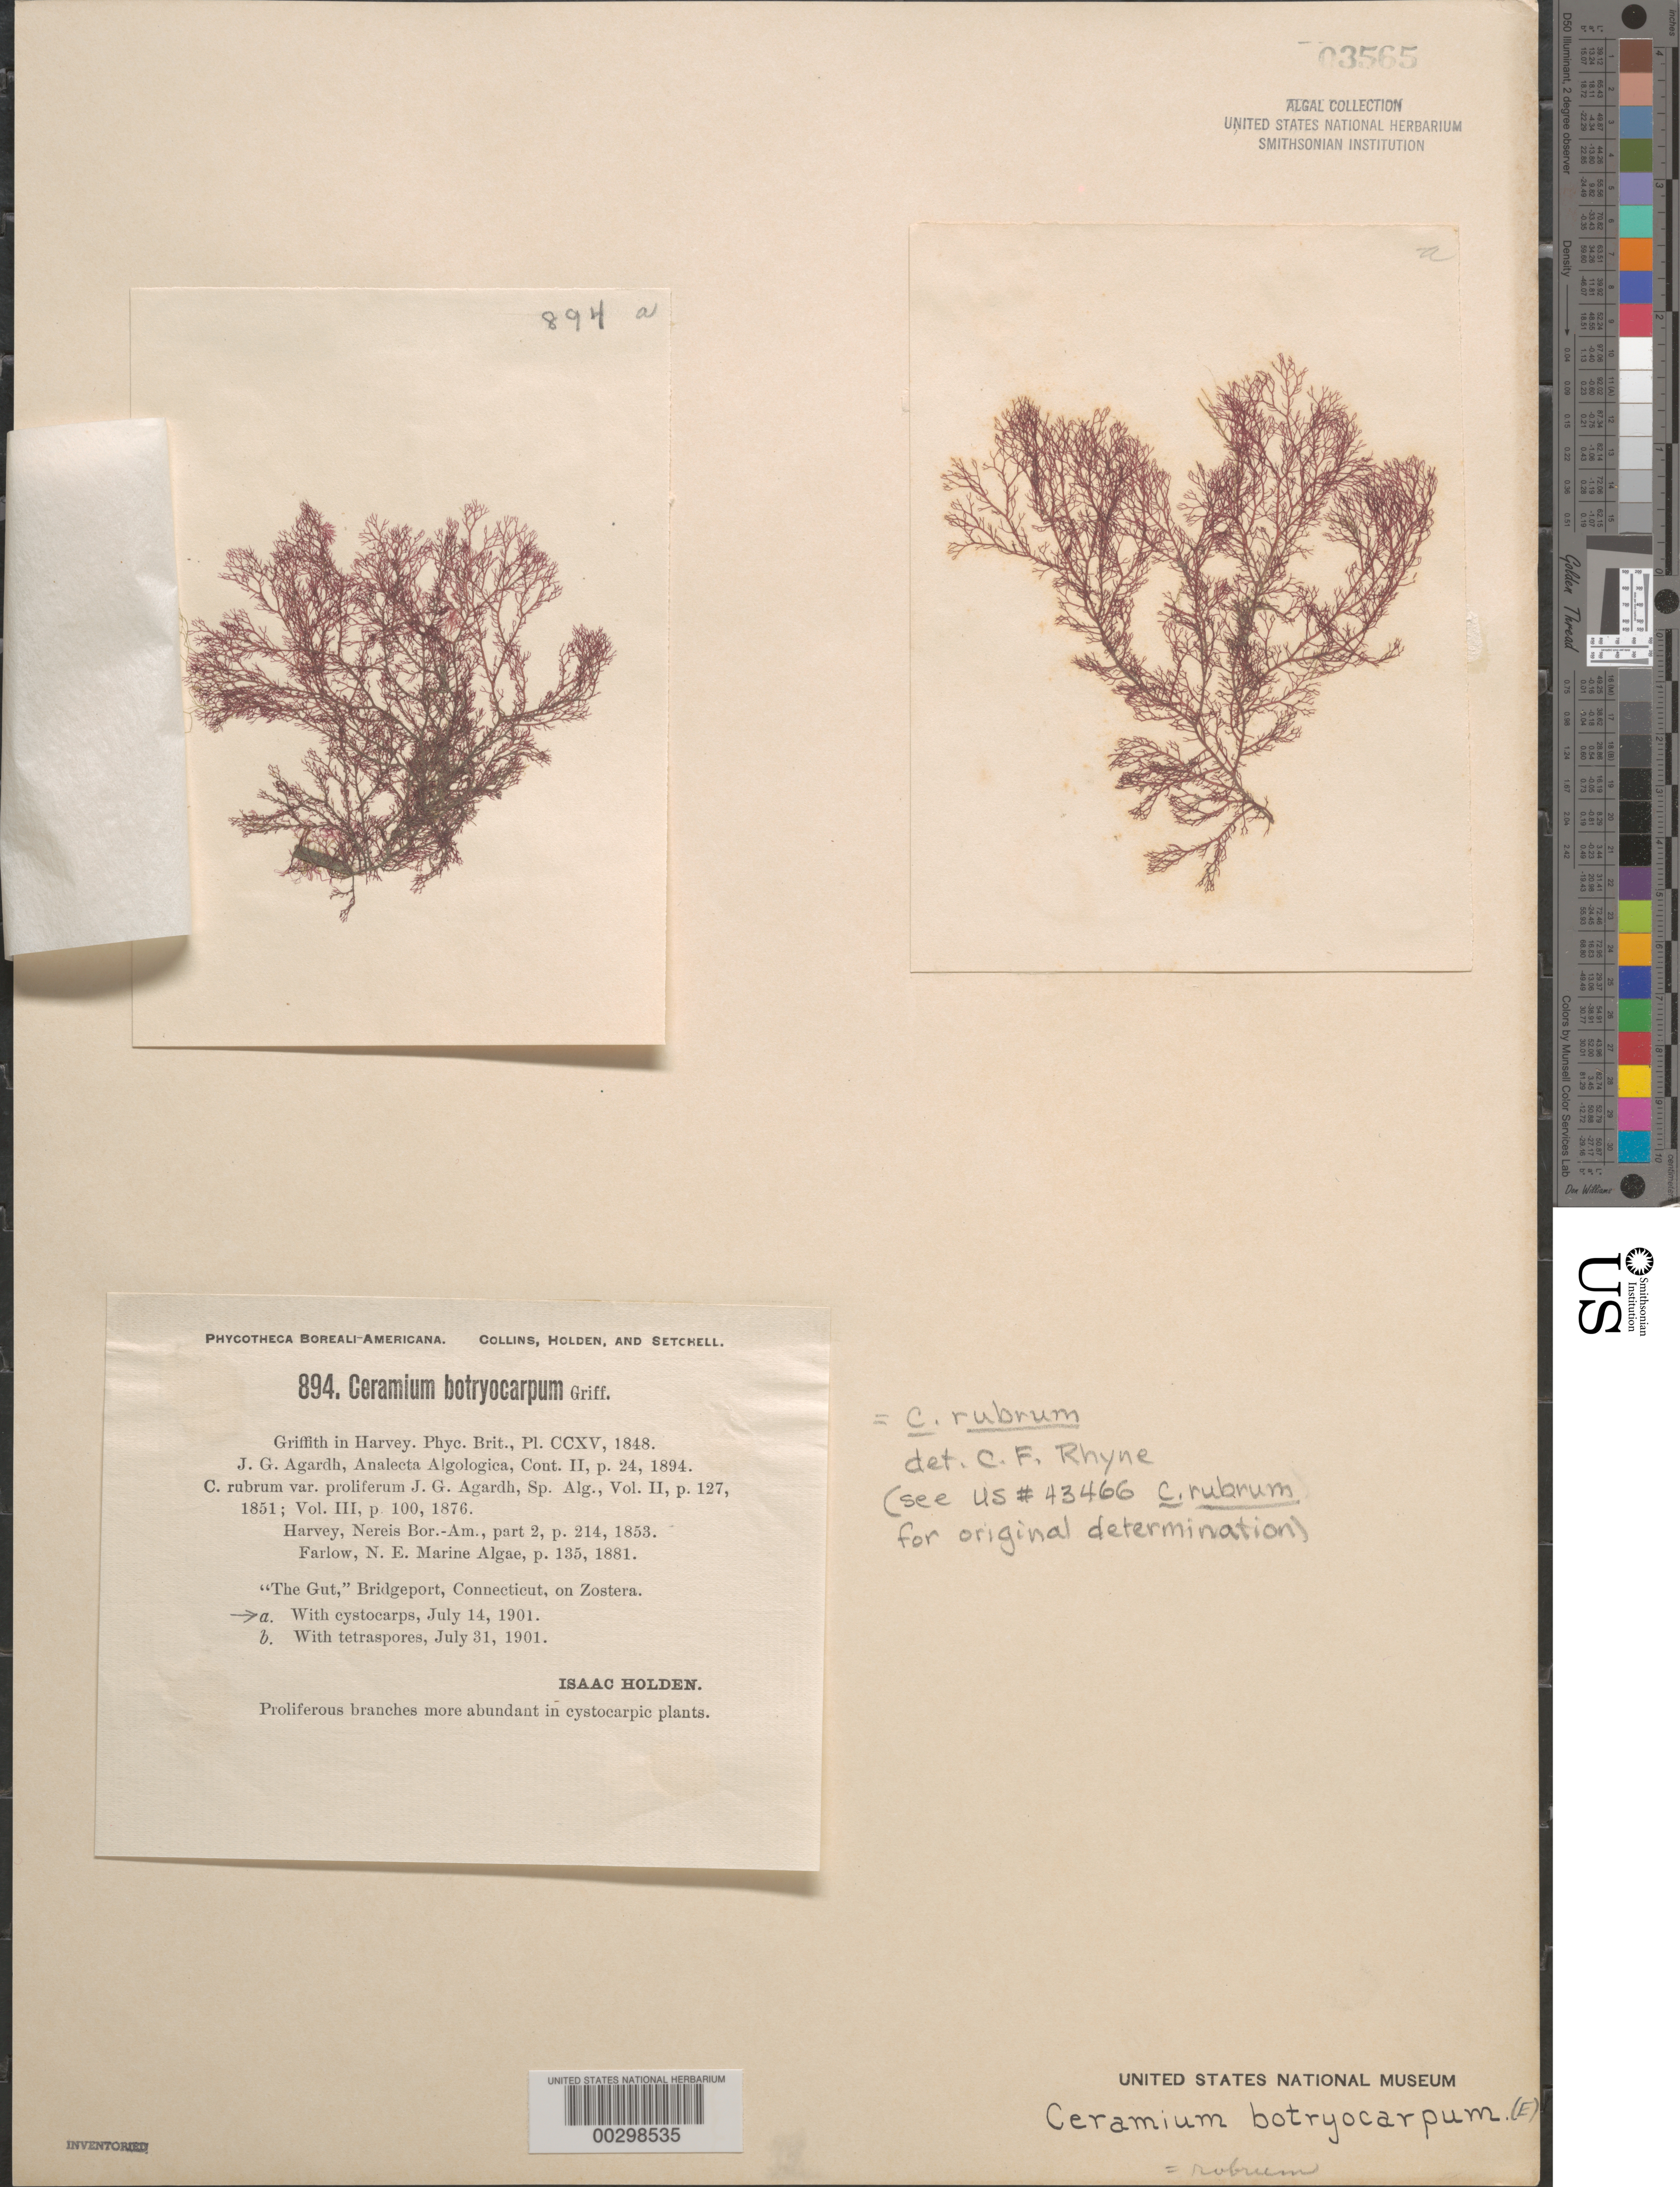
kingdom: Plantae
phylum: Rhodophyta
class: Florideophyceae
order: Ceramiales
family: Ceramiaceae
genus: Ceramium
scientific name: Ceramium rubrum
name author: C. Agardh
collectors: I. Holden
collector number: PB-A 894a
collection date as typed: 14 Jul 1901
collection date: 1901-07-14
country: United States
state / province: Connecticut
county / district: Fairfield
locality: Bridgeport, The Gut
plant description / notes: Collins, Holden & Setchell, Phycotheca Boreali-Americana, as Ceramium botryocarpum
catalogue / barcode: US 3565